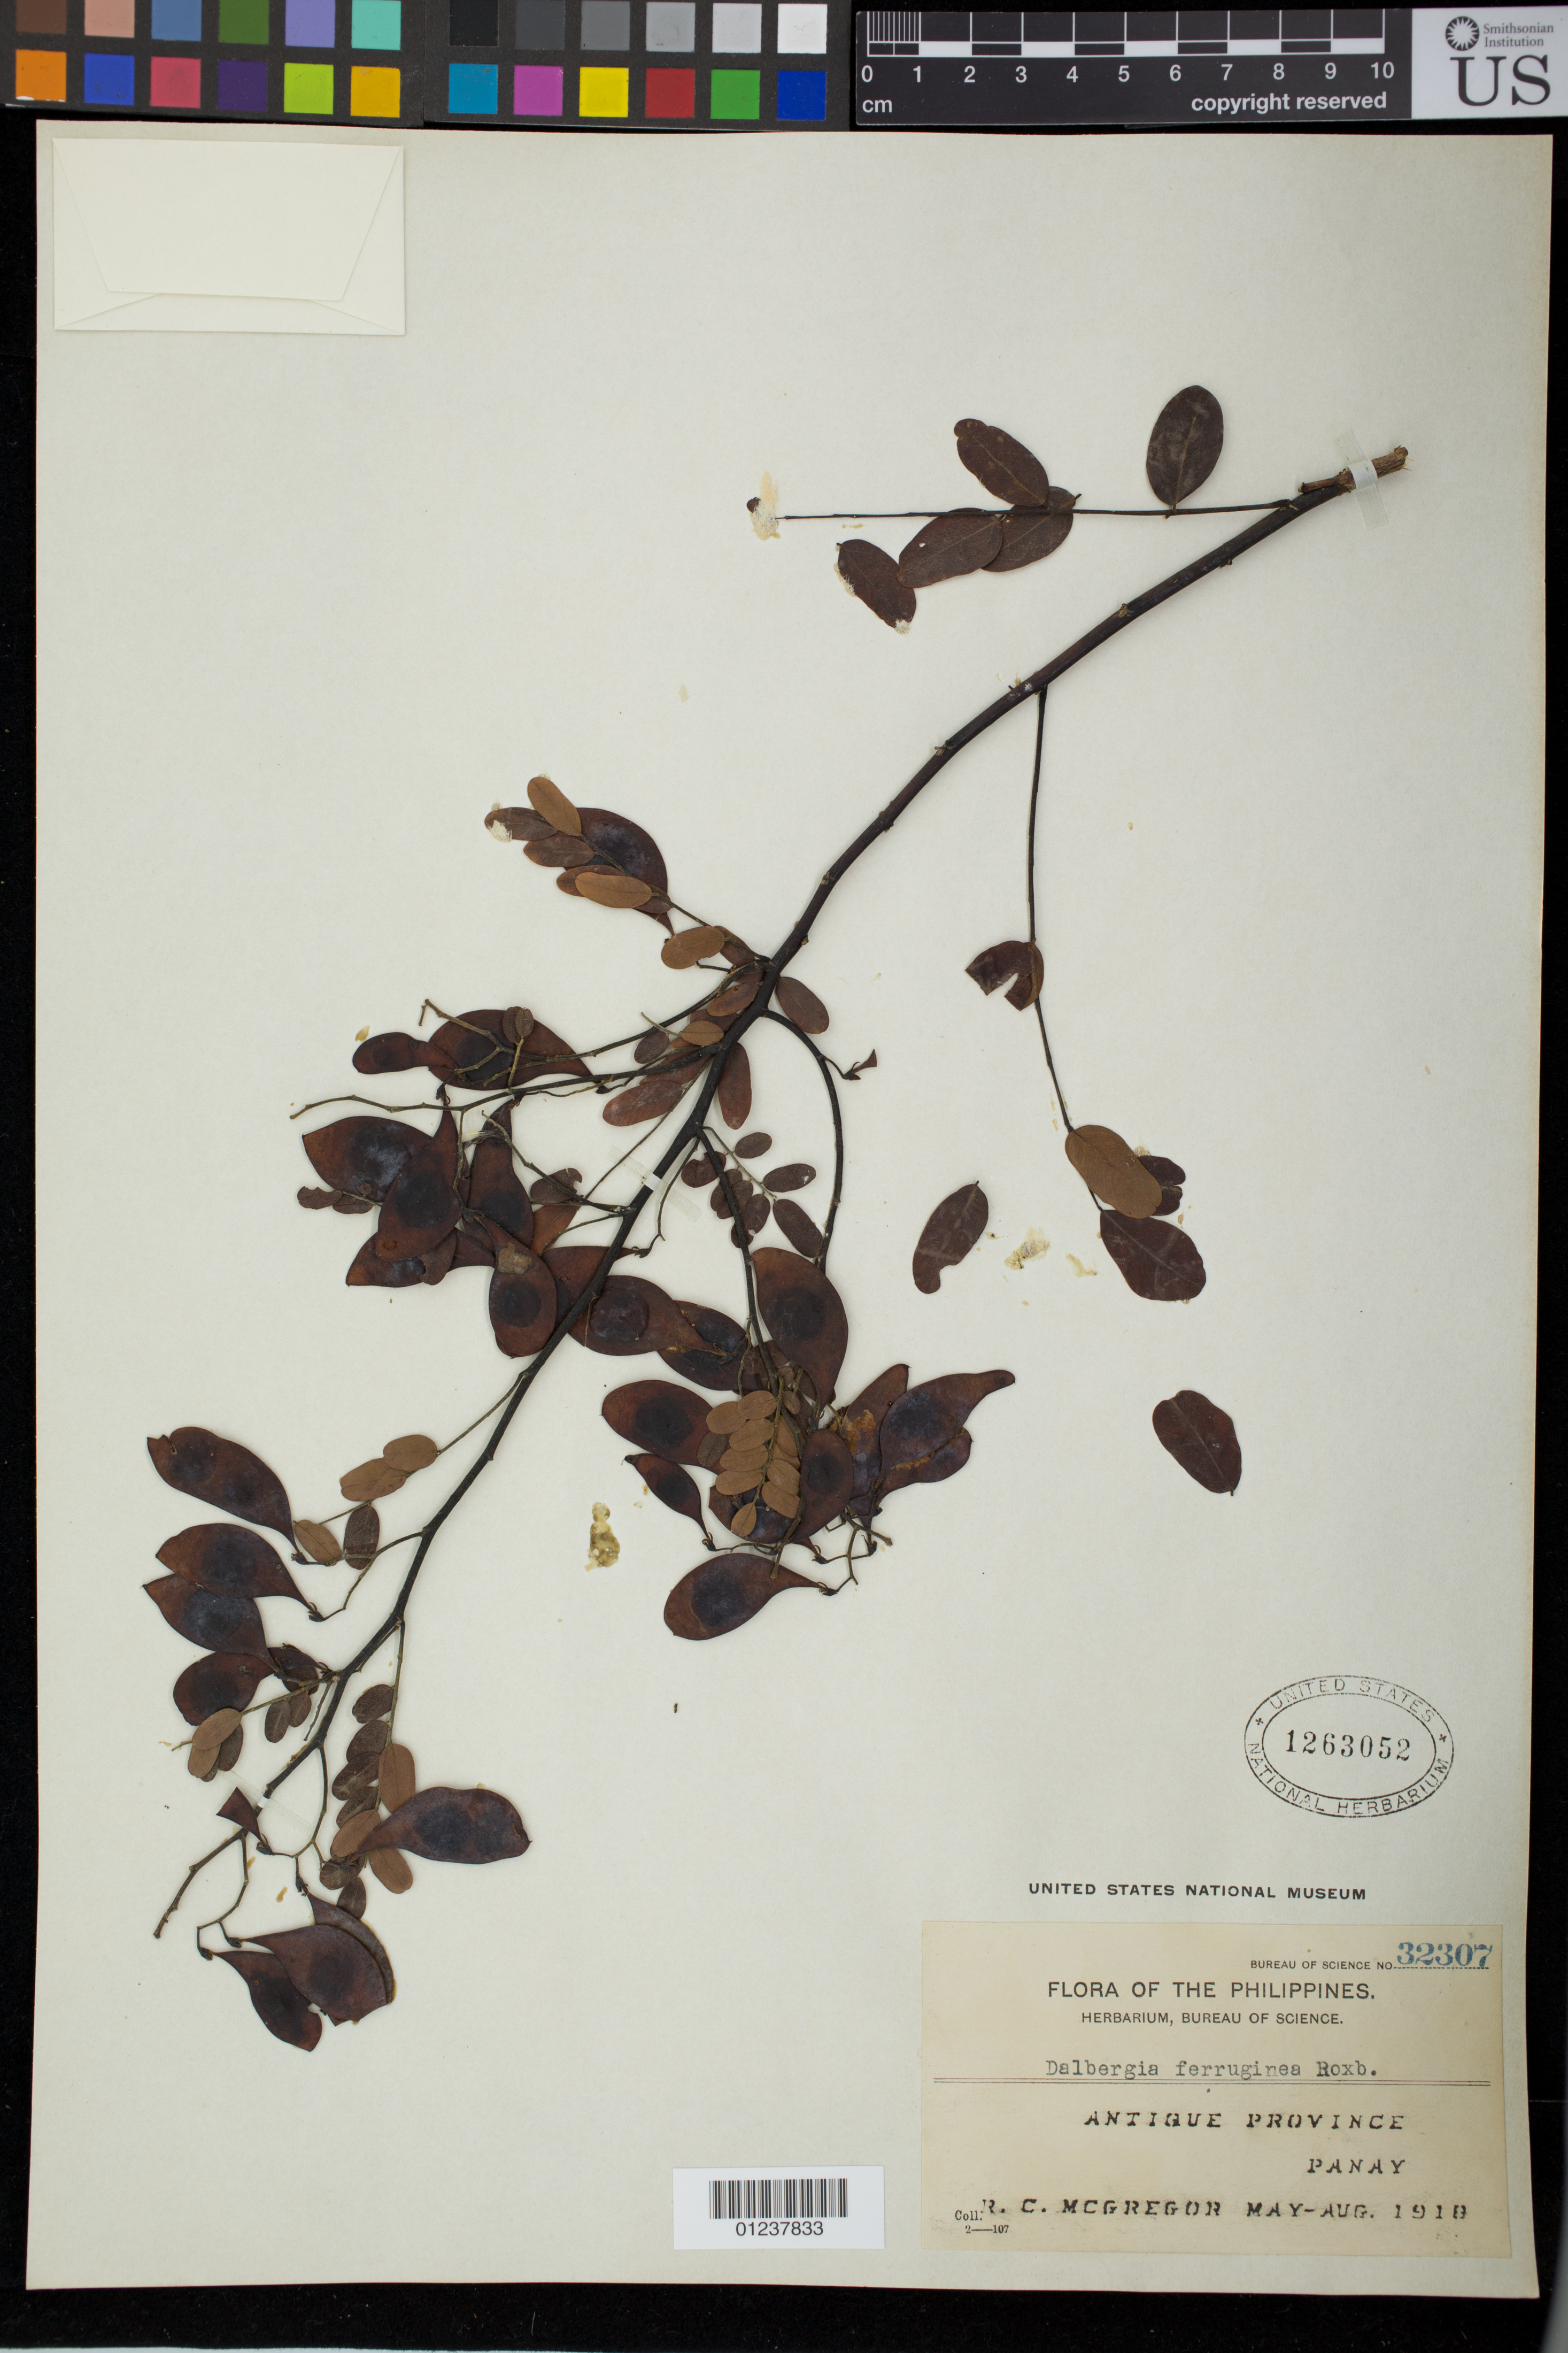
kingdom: Plantae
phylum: Tracheophyta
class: Magnoliopsida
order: Fabales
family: Fabaceae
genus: Dalbergia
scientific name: Dalbergia ferruginea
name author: Roxb.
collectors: R. C. McGregor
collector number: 32307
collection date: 1918-05/1918-08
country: Philippines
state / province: Western Visayas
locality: Panay Island. Antique Province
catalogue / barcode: US 1263052